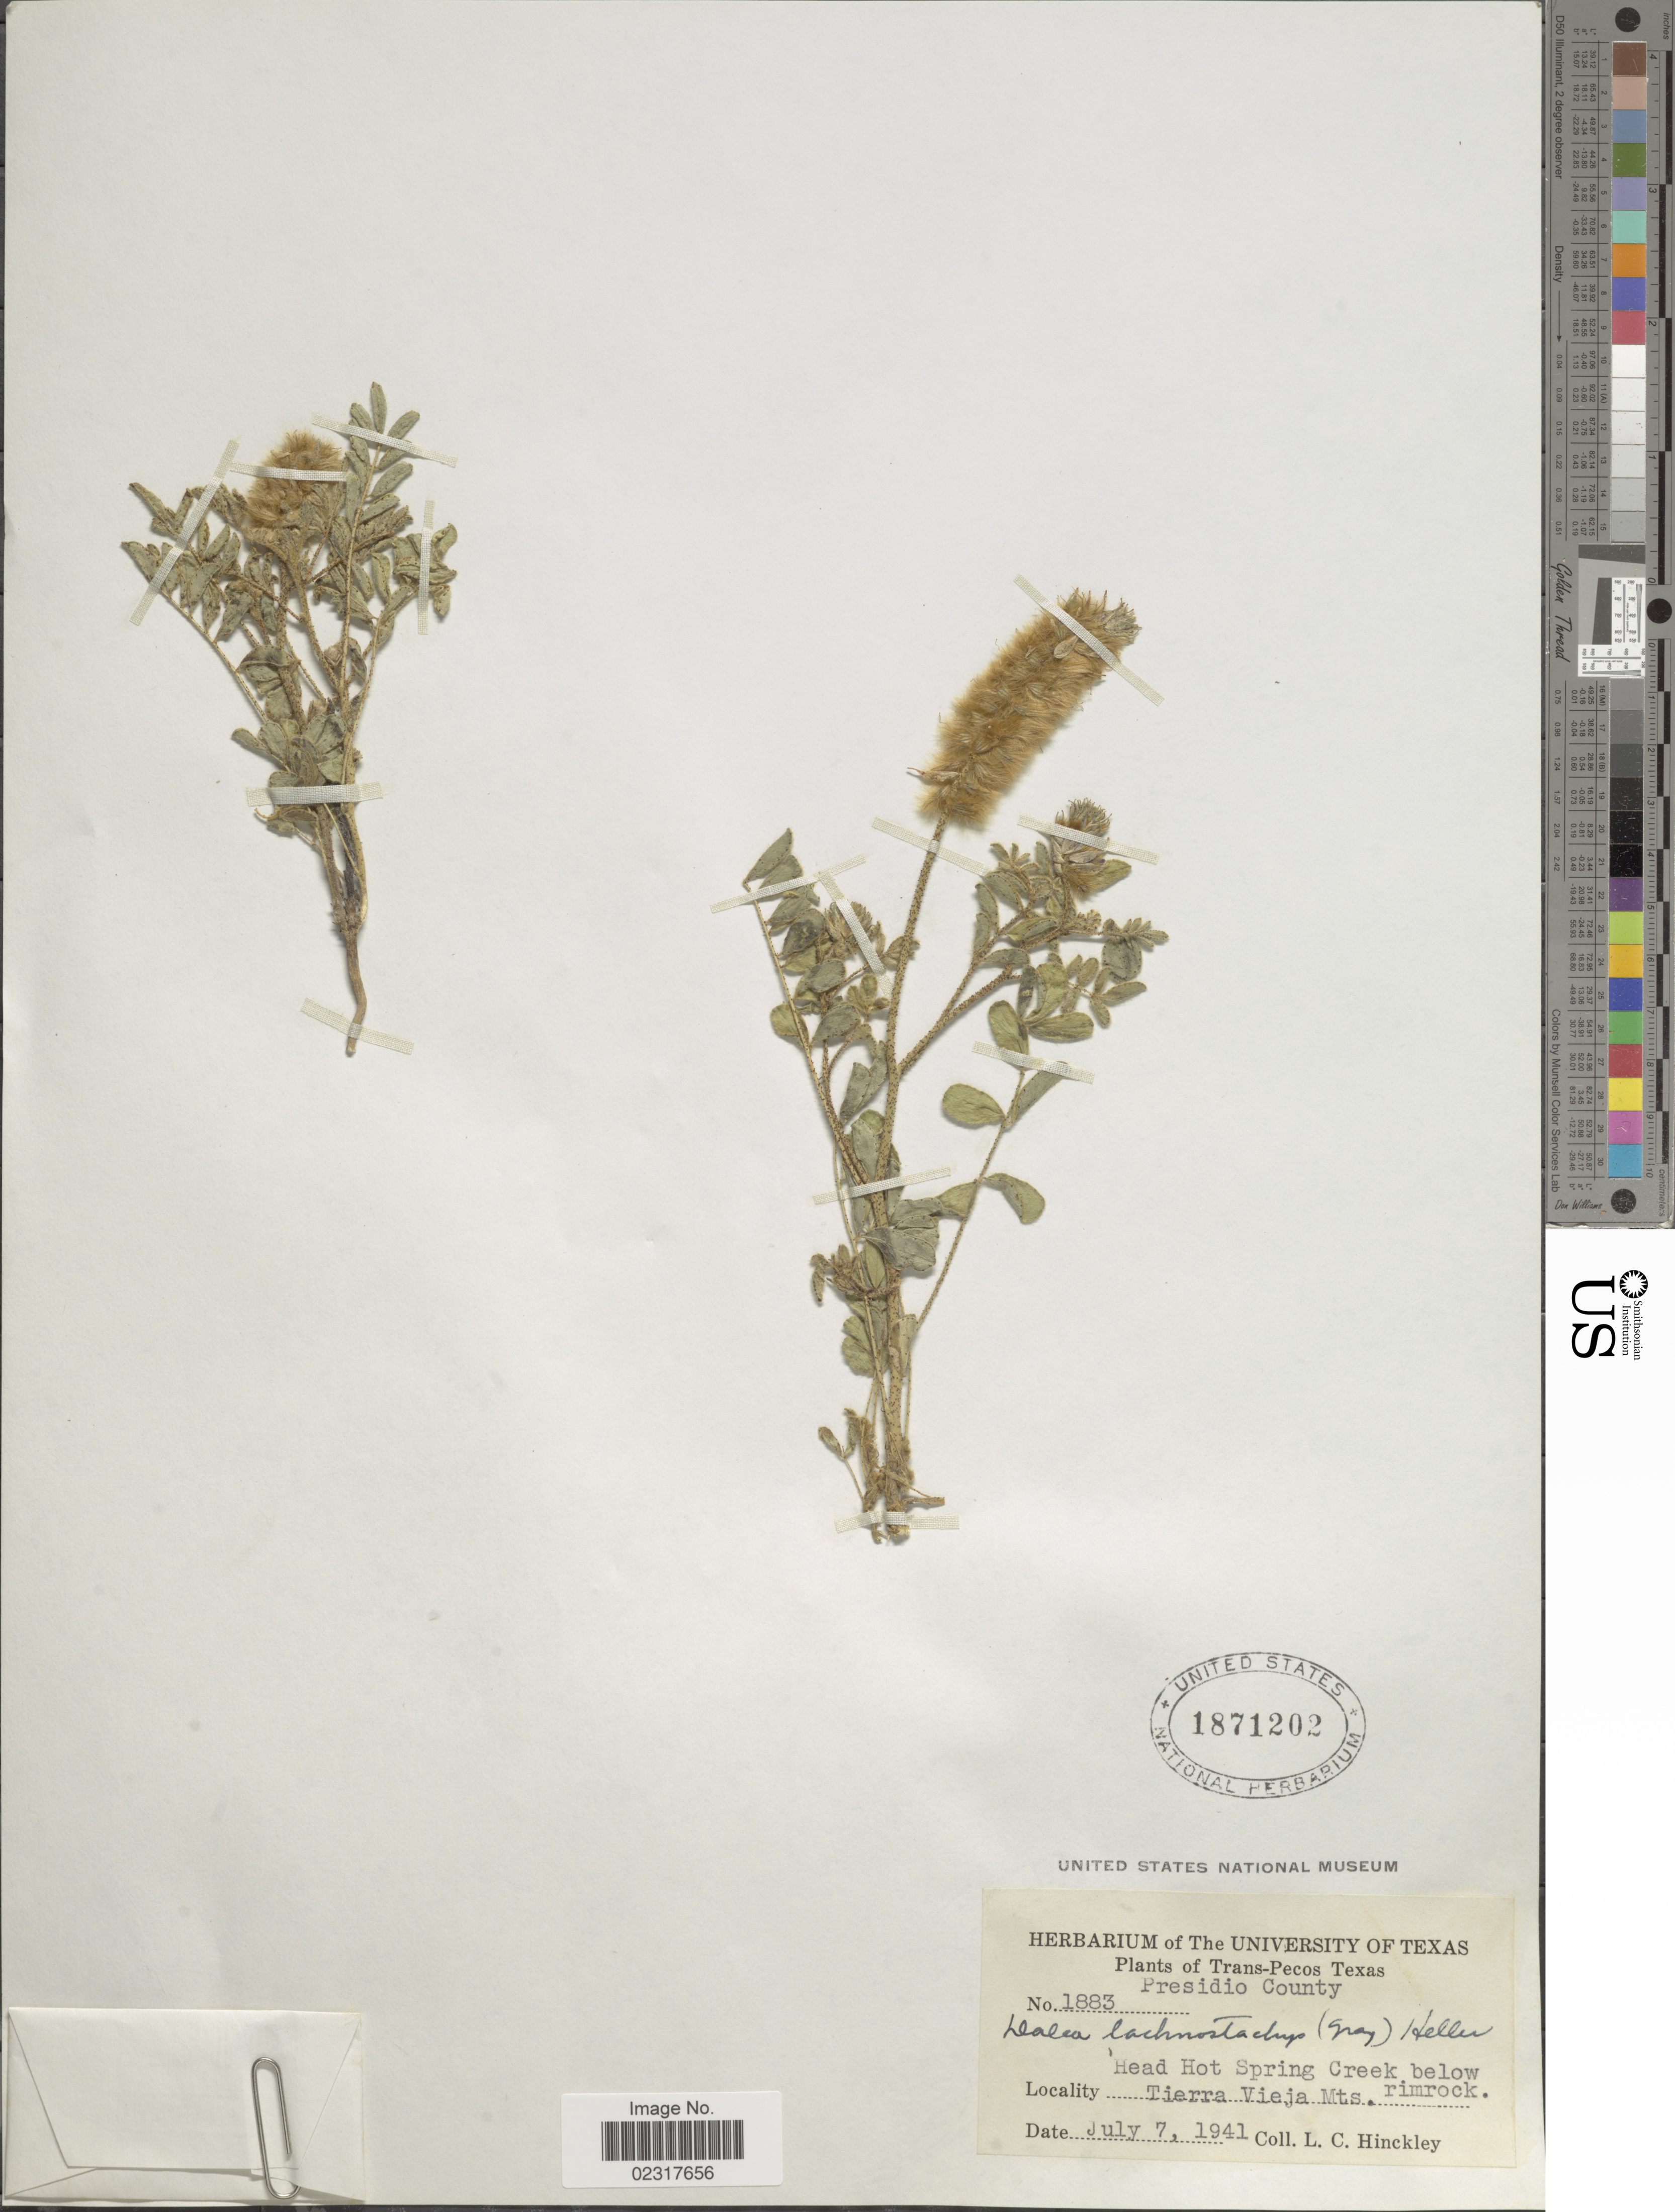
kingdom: Plantae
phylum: Tracheophyta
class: Magnoliopsida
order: Fabales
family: Fabaceae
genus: Dalea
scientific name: Dalea lachnostachys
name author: A. Gray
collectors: L. Hinckley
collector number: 1883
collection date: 1941-07-07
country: United States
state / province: Texas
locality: Trans-Pecos Texas, Presidio County, Head Hot Spring Creek below Tierra Vieja Mts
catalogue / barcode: US 1871202